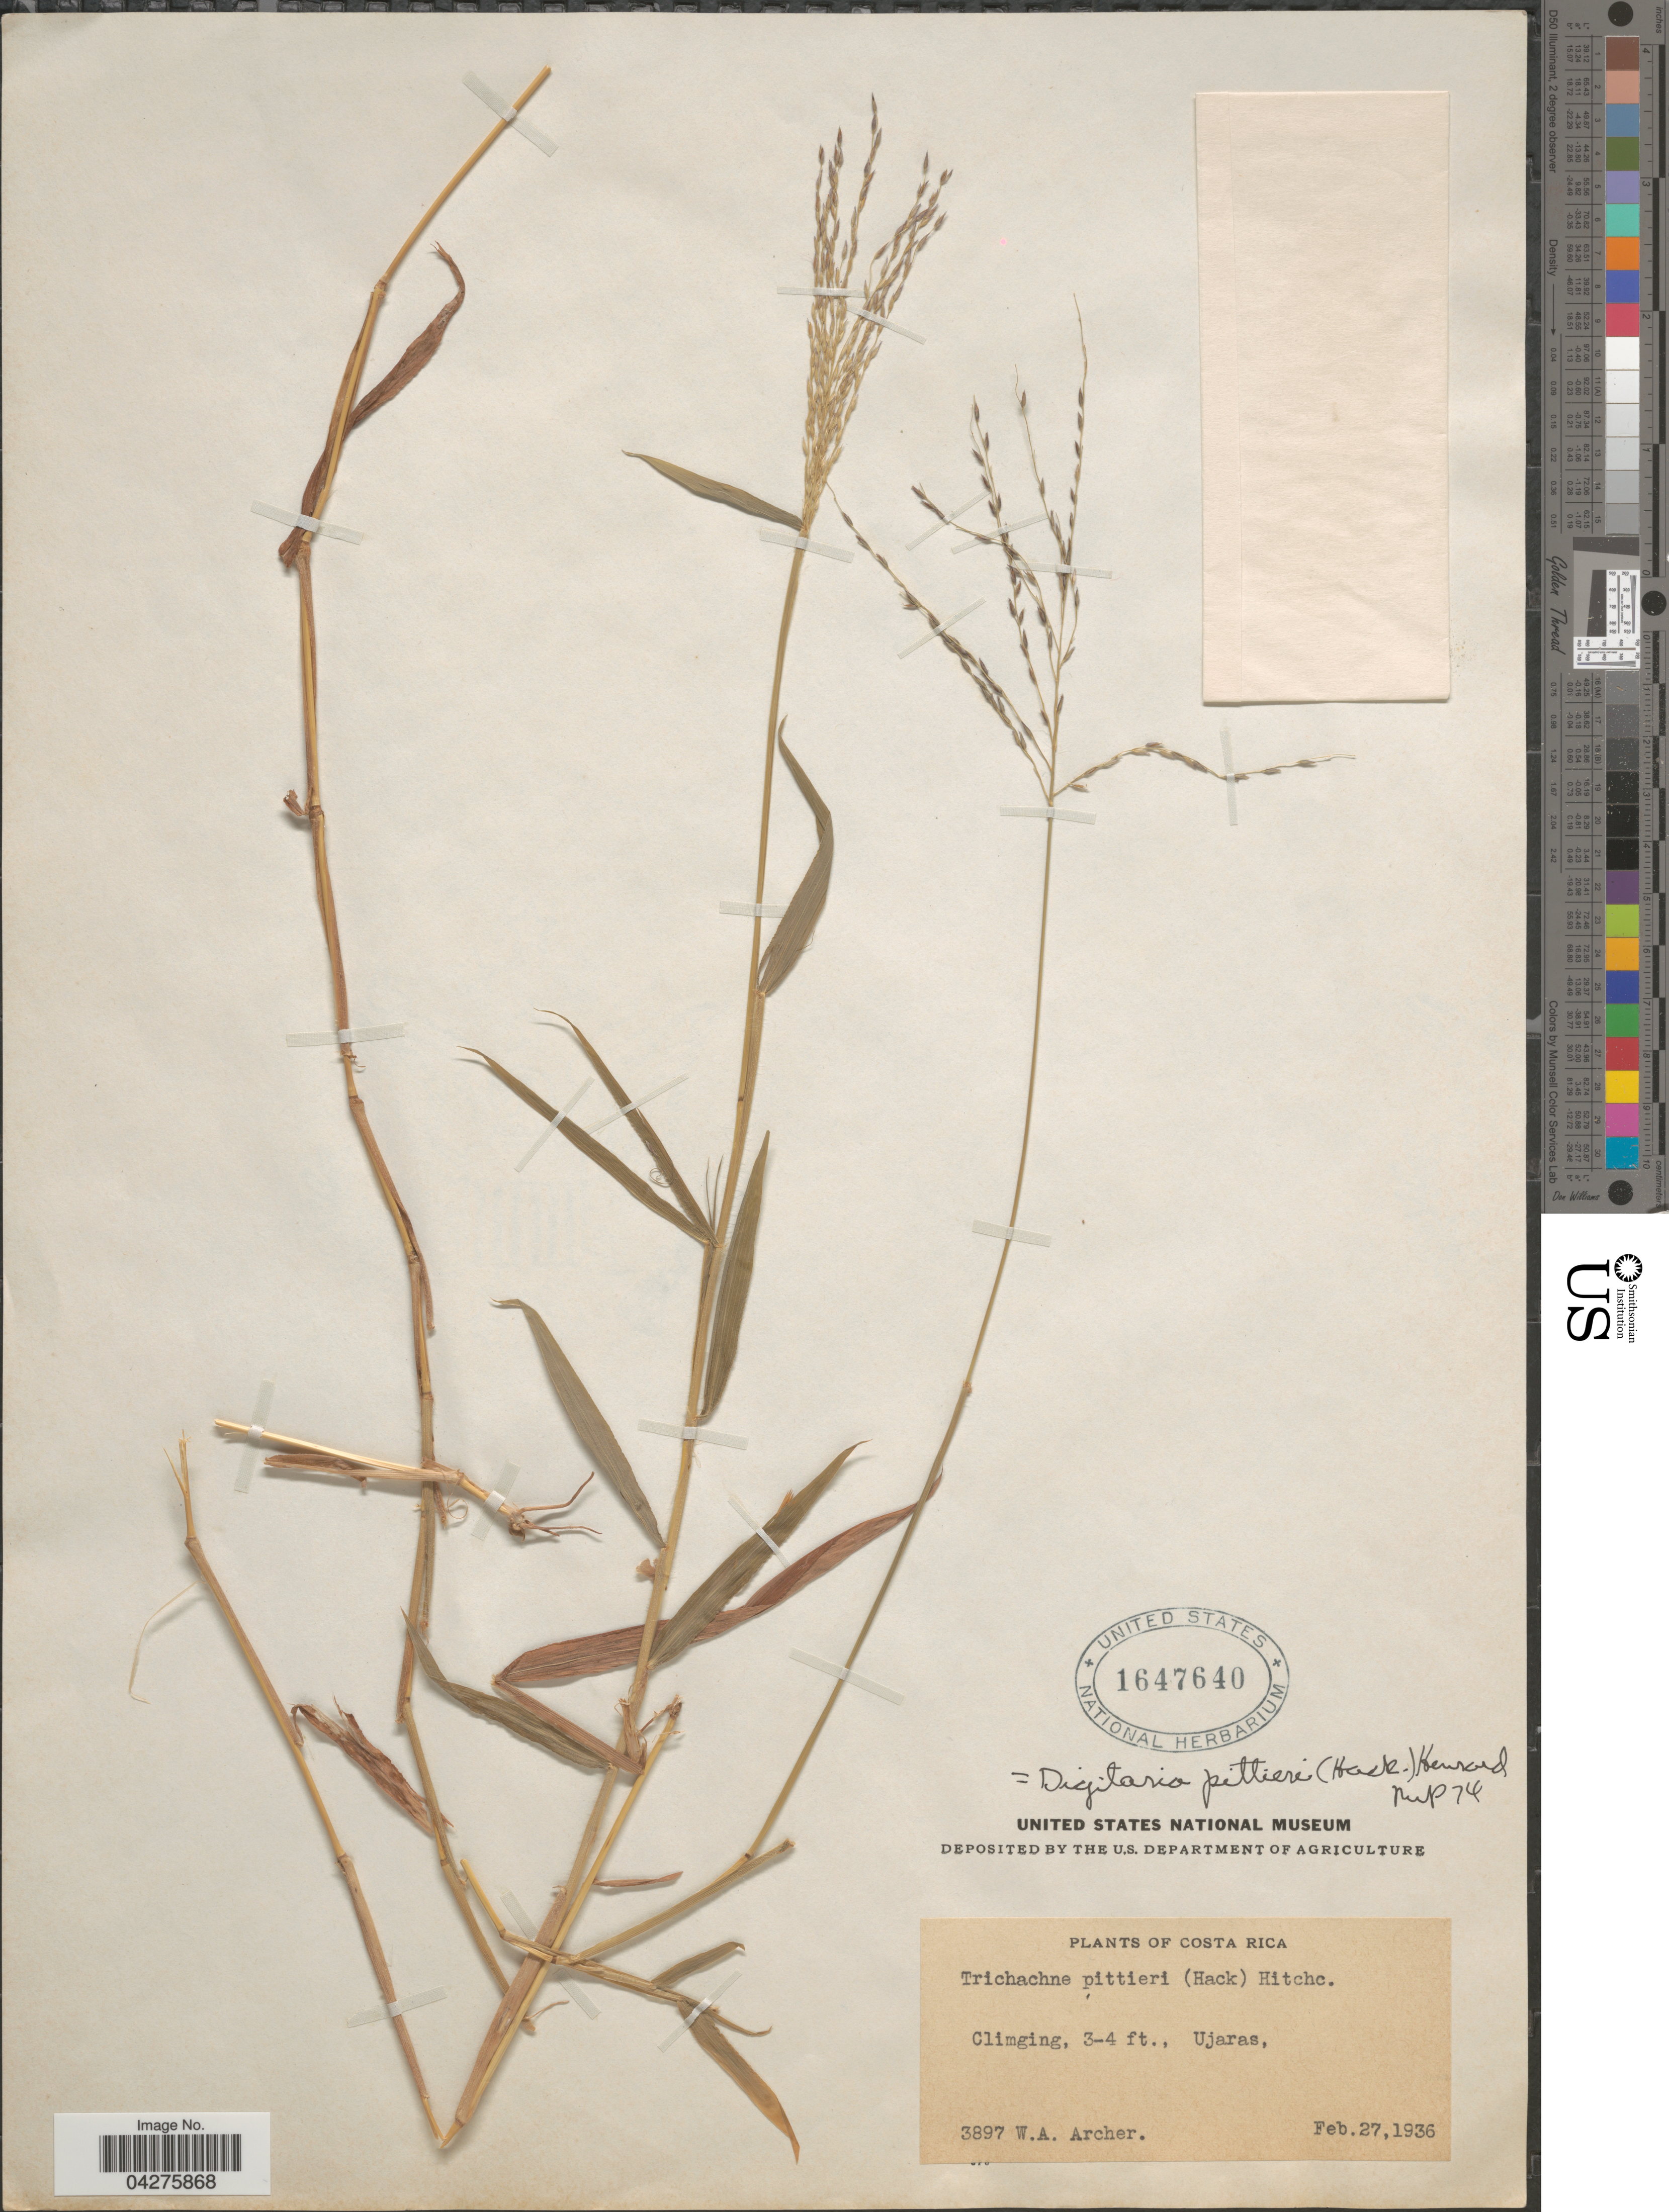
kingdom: Plantae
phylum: Tracheophyta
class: Liliopsida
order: Poales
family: Poaceae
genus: Digitaria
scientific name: Digitaria pittieri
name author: (Hack.) Henr.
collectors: W. Archer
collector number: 3897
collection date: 1936-02-27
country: Costa Rica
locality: Ujaras.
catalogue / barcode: US 1647640